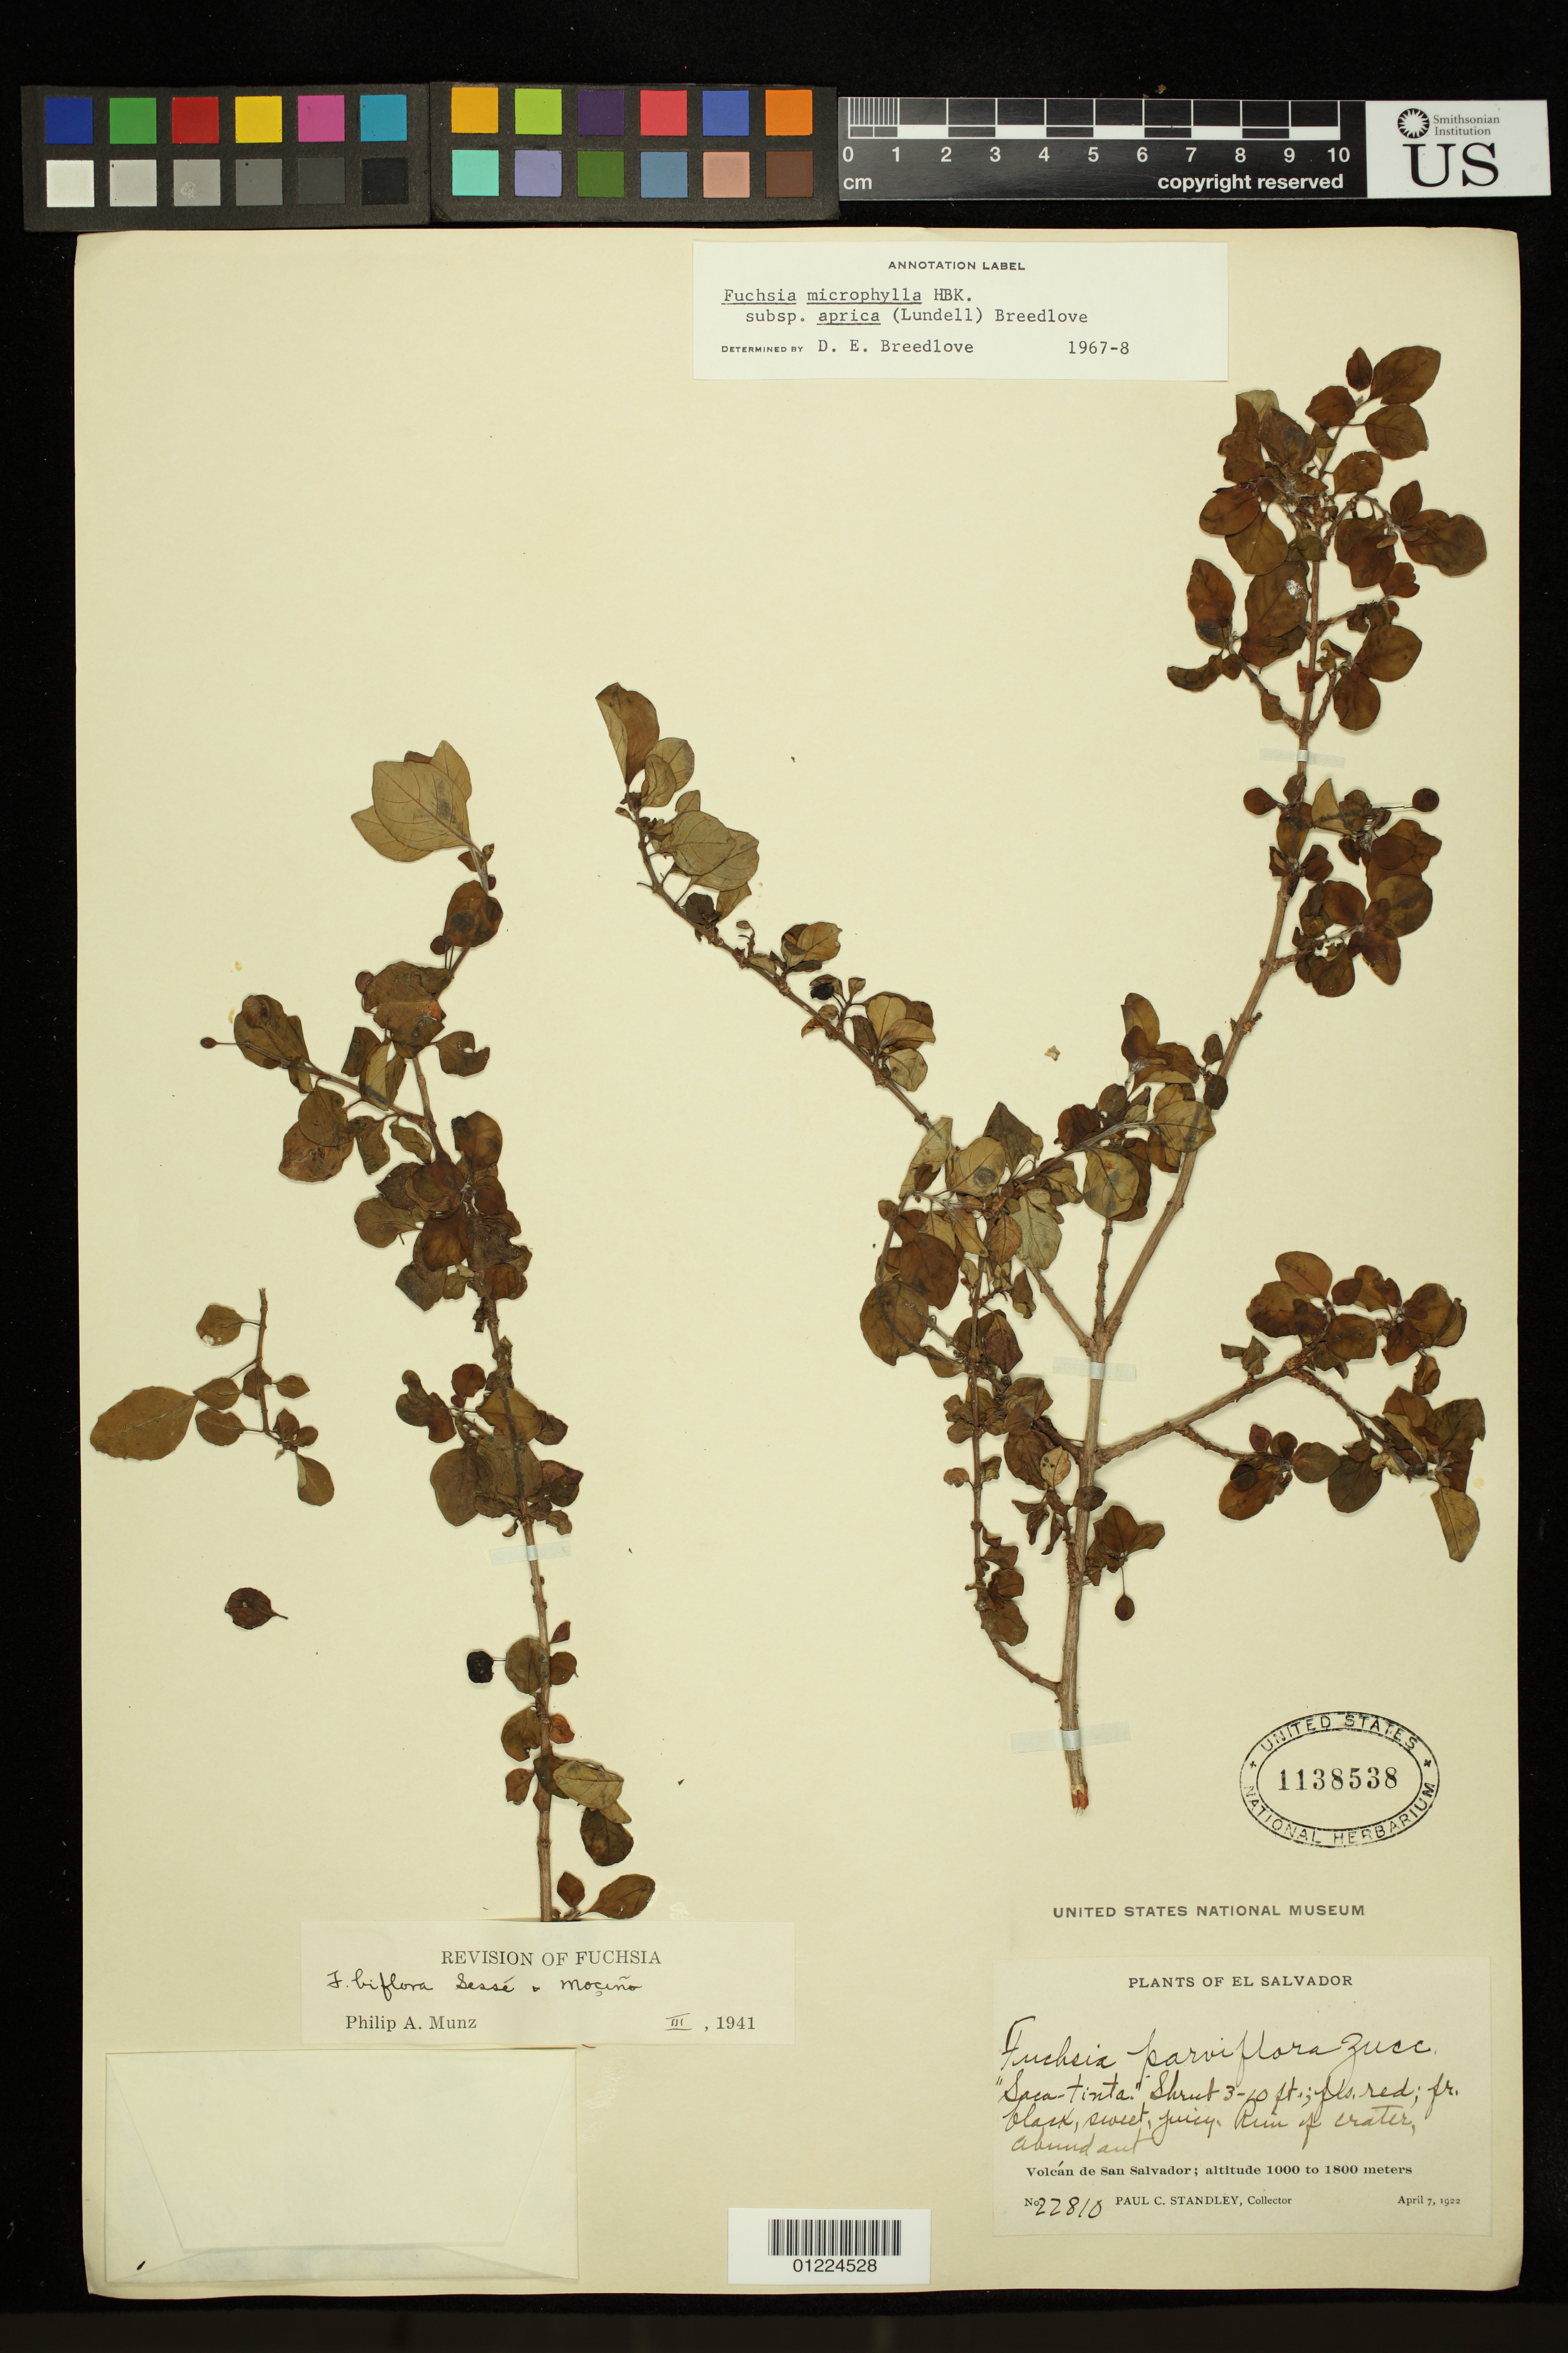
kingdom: Plantae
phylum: Tracheophyta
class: Magnoliopsida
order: Myrtales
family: Onagraceae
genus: Fuchsia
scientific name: Fuchsia microphylla subsp. aprica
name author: (Lundell) Breedlove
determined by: Breedlove, D. E.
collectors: P. C. Standley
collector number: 22810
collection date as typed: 07 Apr 1922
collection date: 1922-04-07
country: El Salvador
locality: Volcan de San Salvador.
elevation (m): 1000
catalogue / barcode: US 1138538